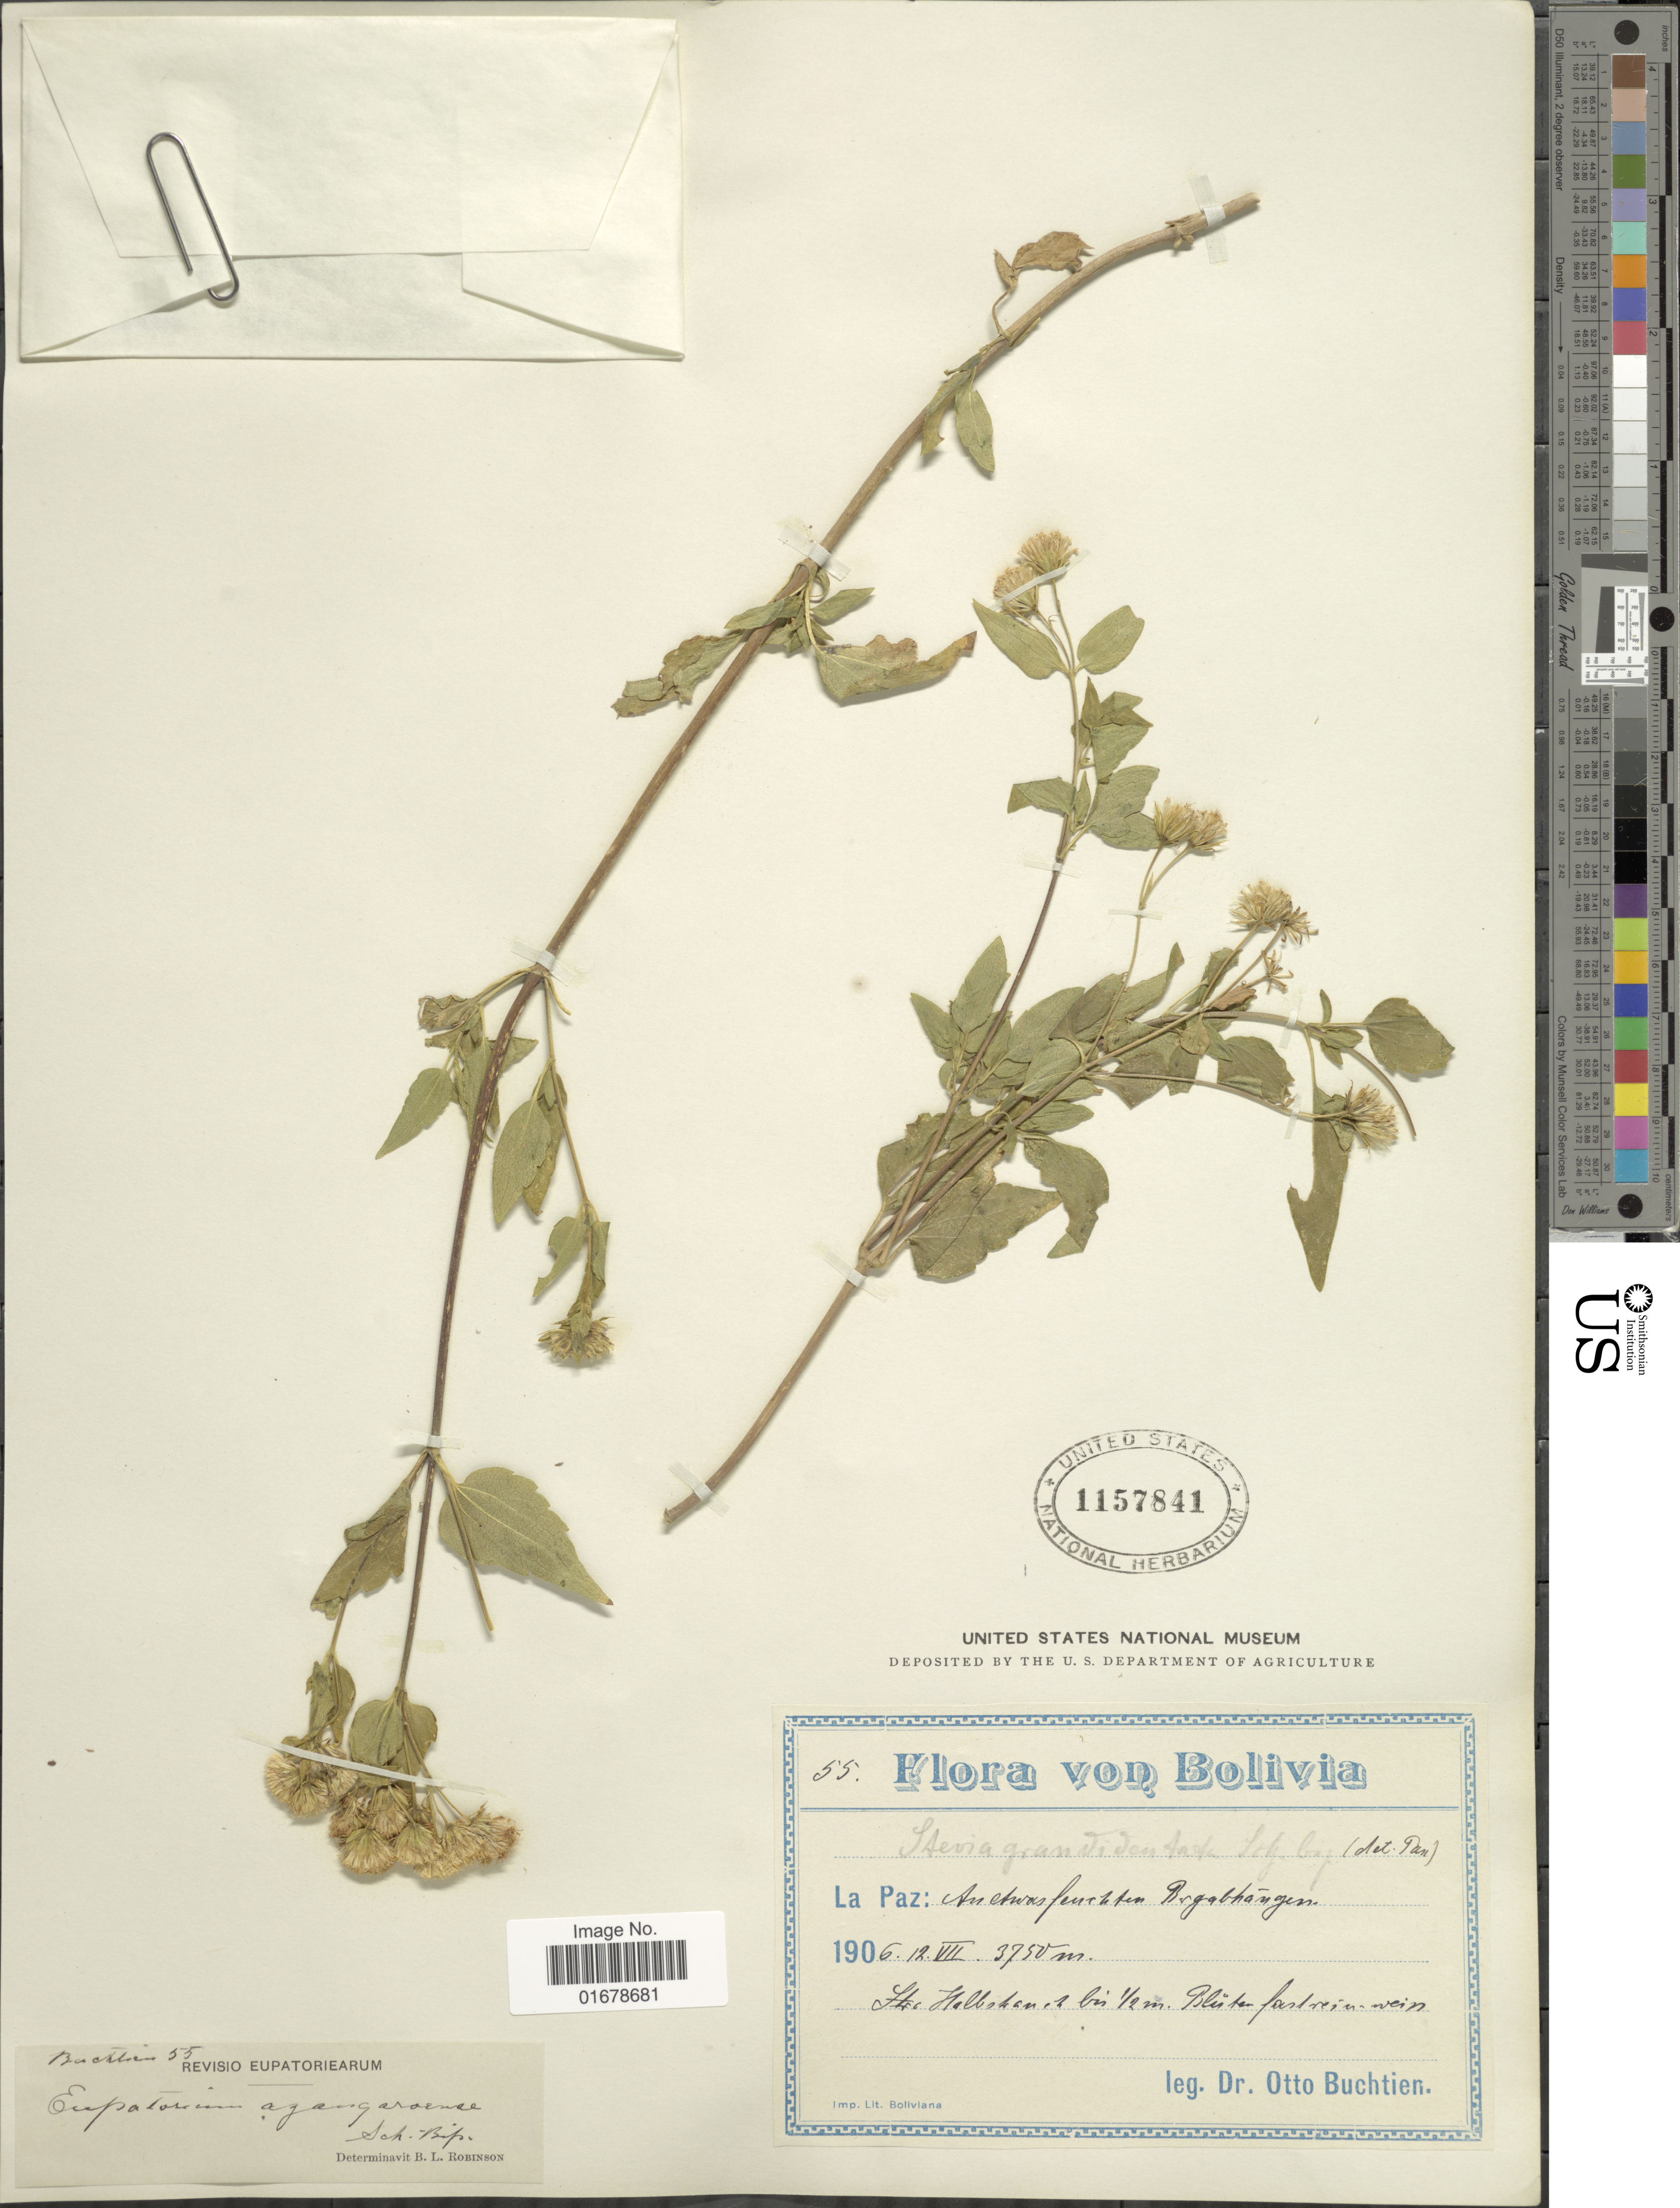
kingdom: Plantae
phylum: Tracheophyta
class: Magnoliopsida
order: Asterales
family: Asteraceae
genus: Ageratina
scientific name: Ageratina azangaroensis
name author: (Sch. Bip. ex Wedd.) R.M. King & H. Rob.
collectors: O. Buchtien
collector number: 55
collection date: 1906-07-12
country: Bolivia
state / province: La Paz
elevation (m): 3750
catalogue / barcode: US 1157841